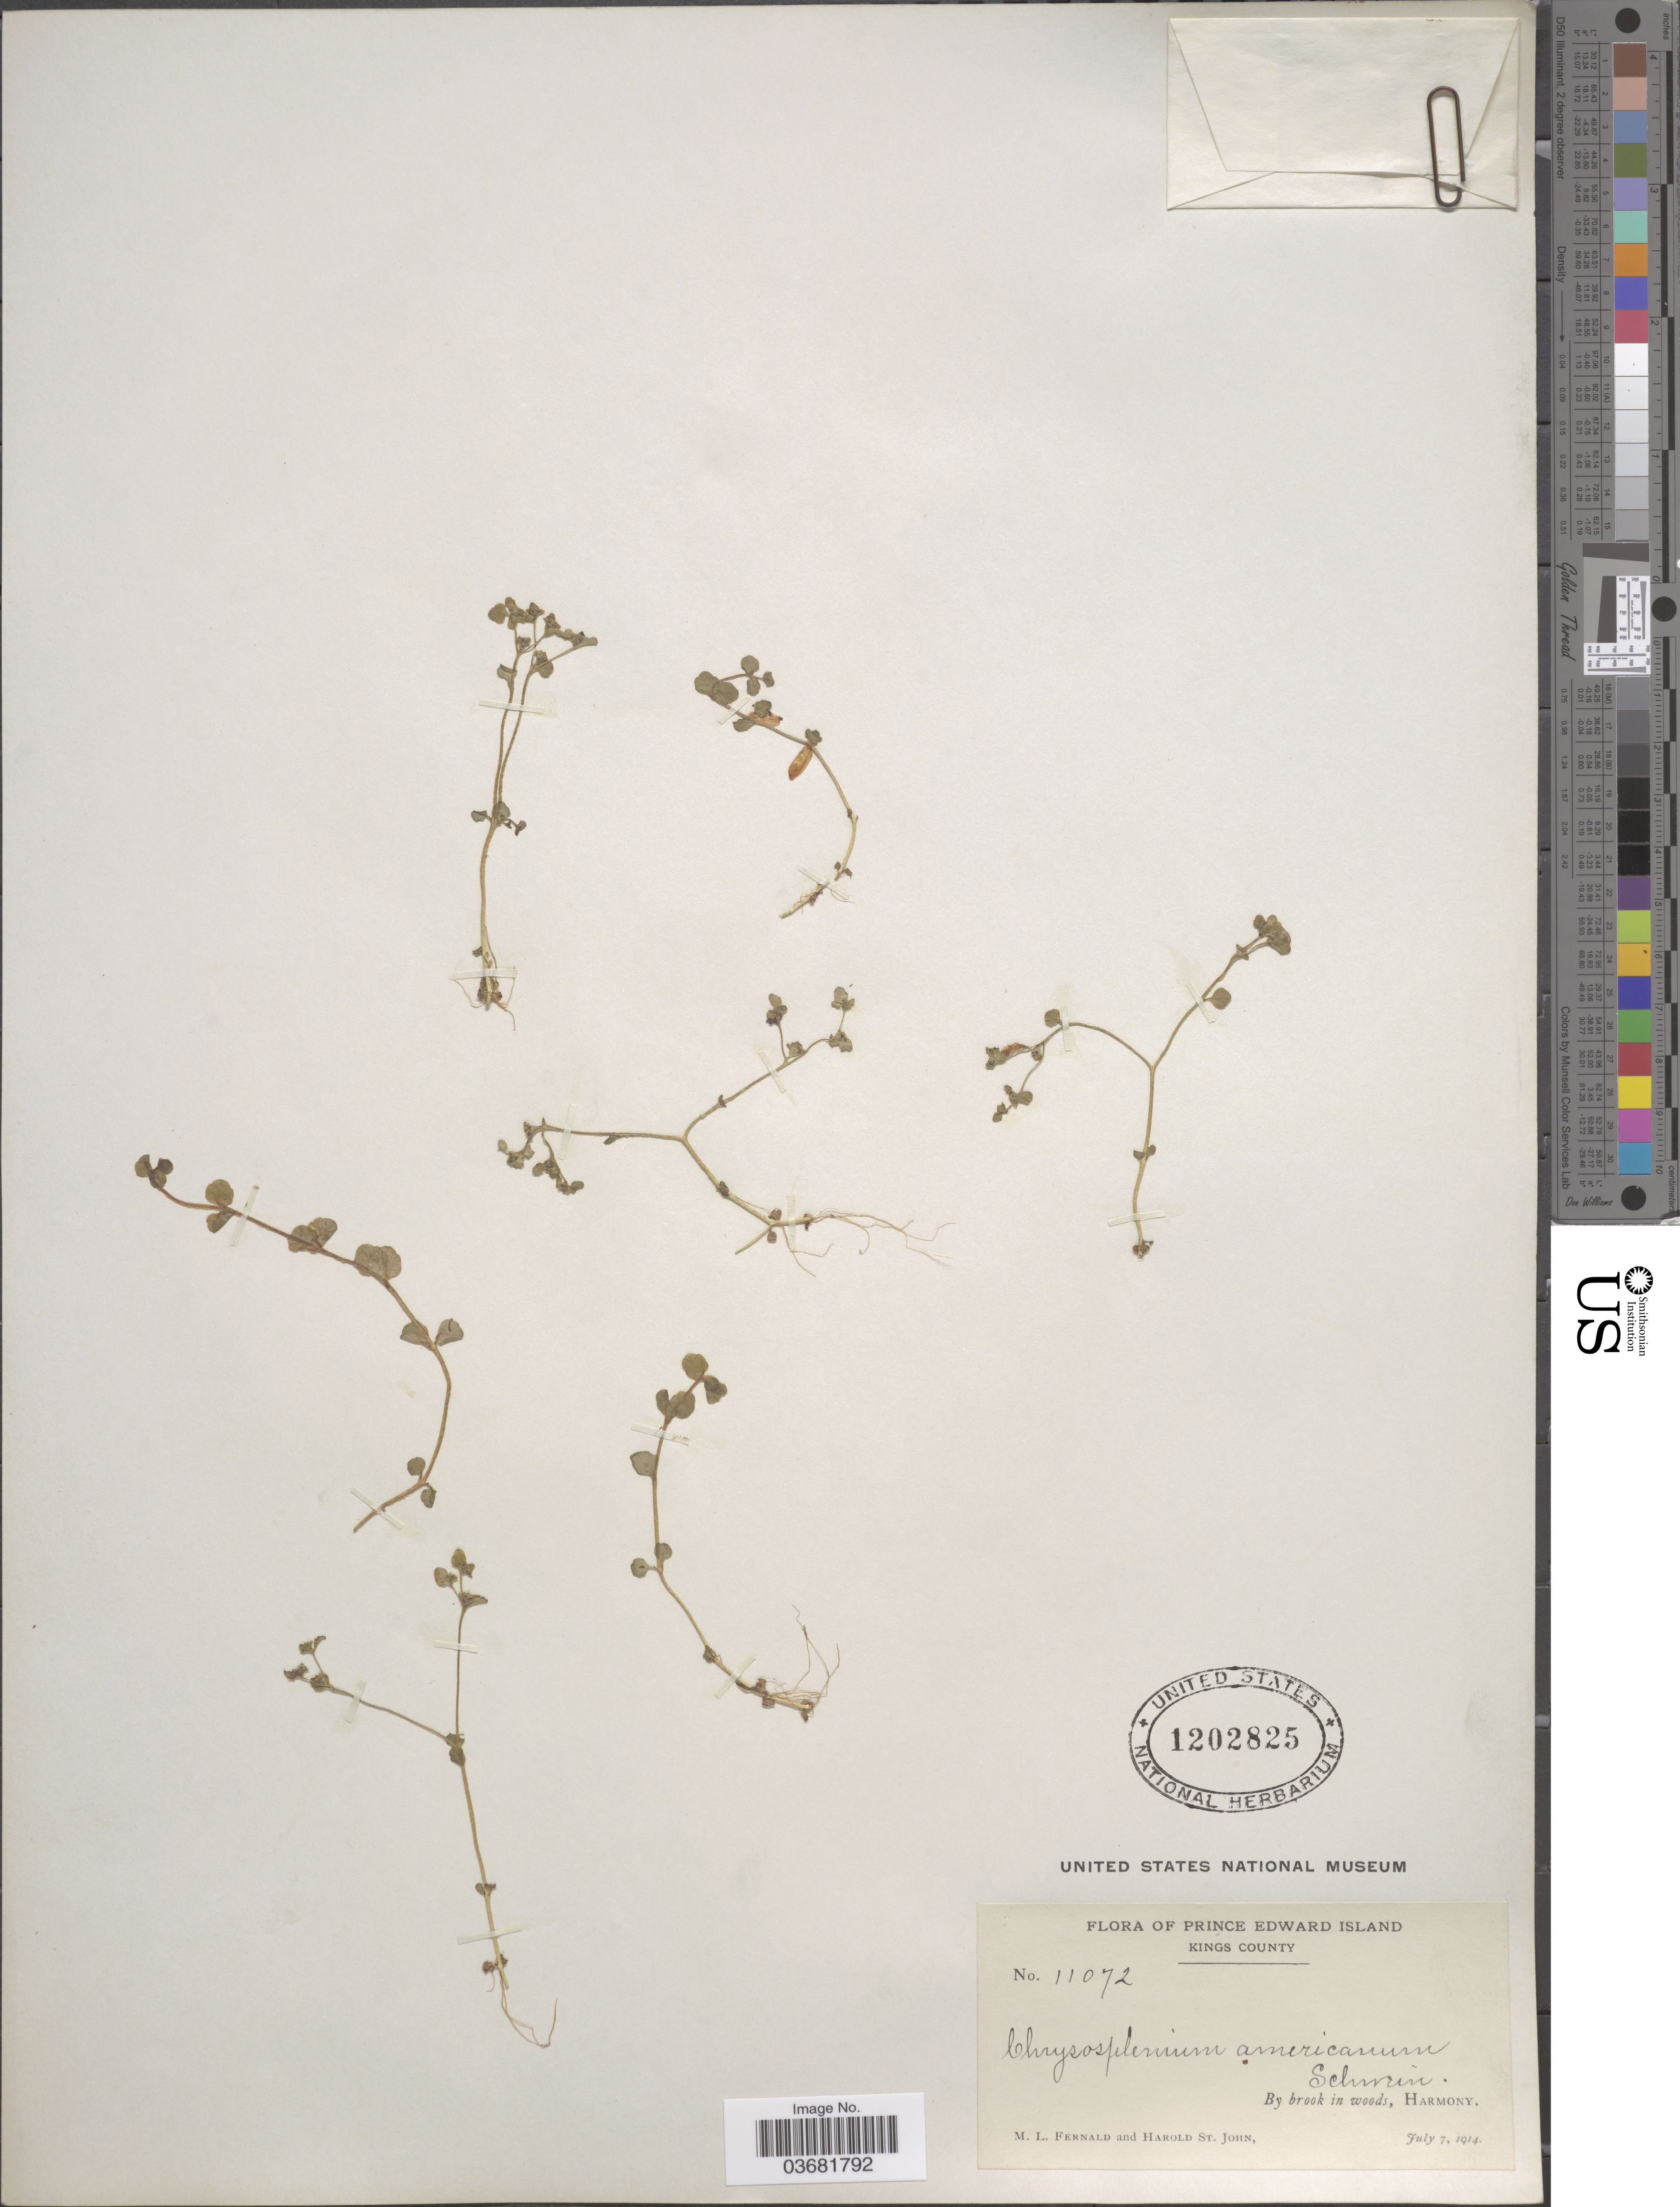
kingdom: Plantae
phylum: Tracheophyta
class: Magnoliopsida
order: Saxifragales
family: Saxifragaceae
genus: Chrysosplenium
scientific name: Chrysosplenium americanum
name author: Schwein.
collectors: M. L. Fernald & H. St. John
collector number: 11072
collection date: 1914-07-07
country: Canada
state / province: Prince Edward Island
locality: Kings County. By brook in woods, Harmony.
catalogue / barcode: US 1202825